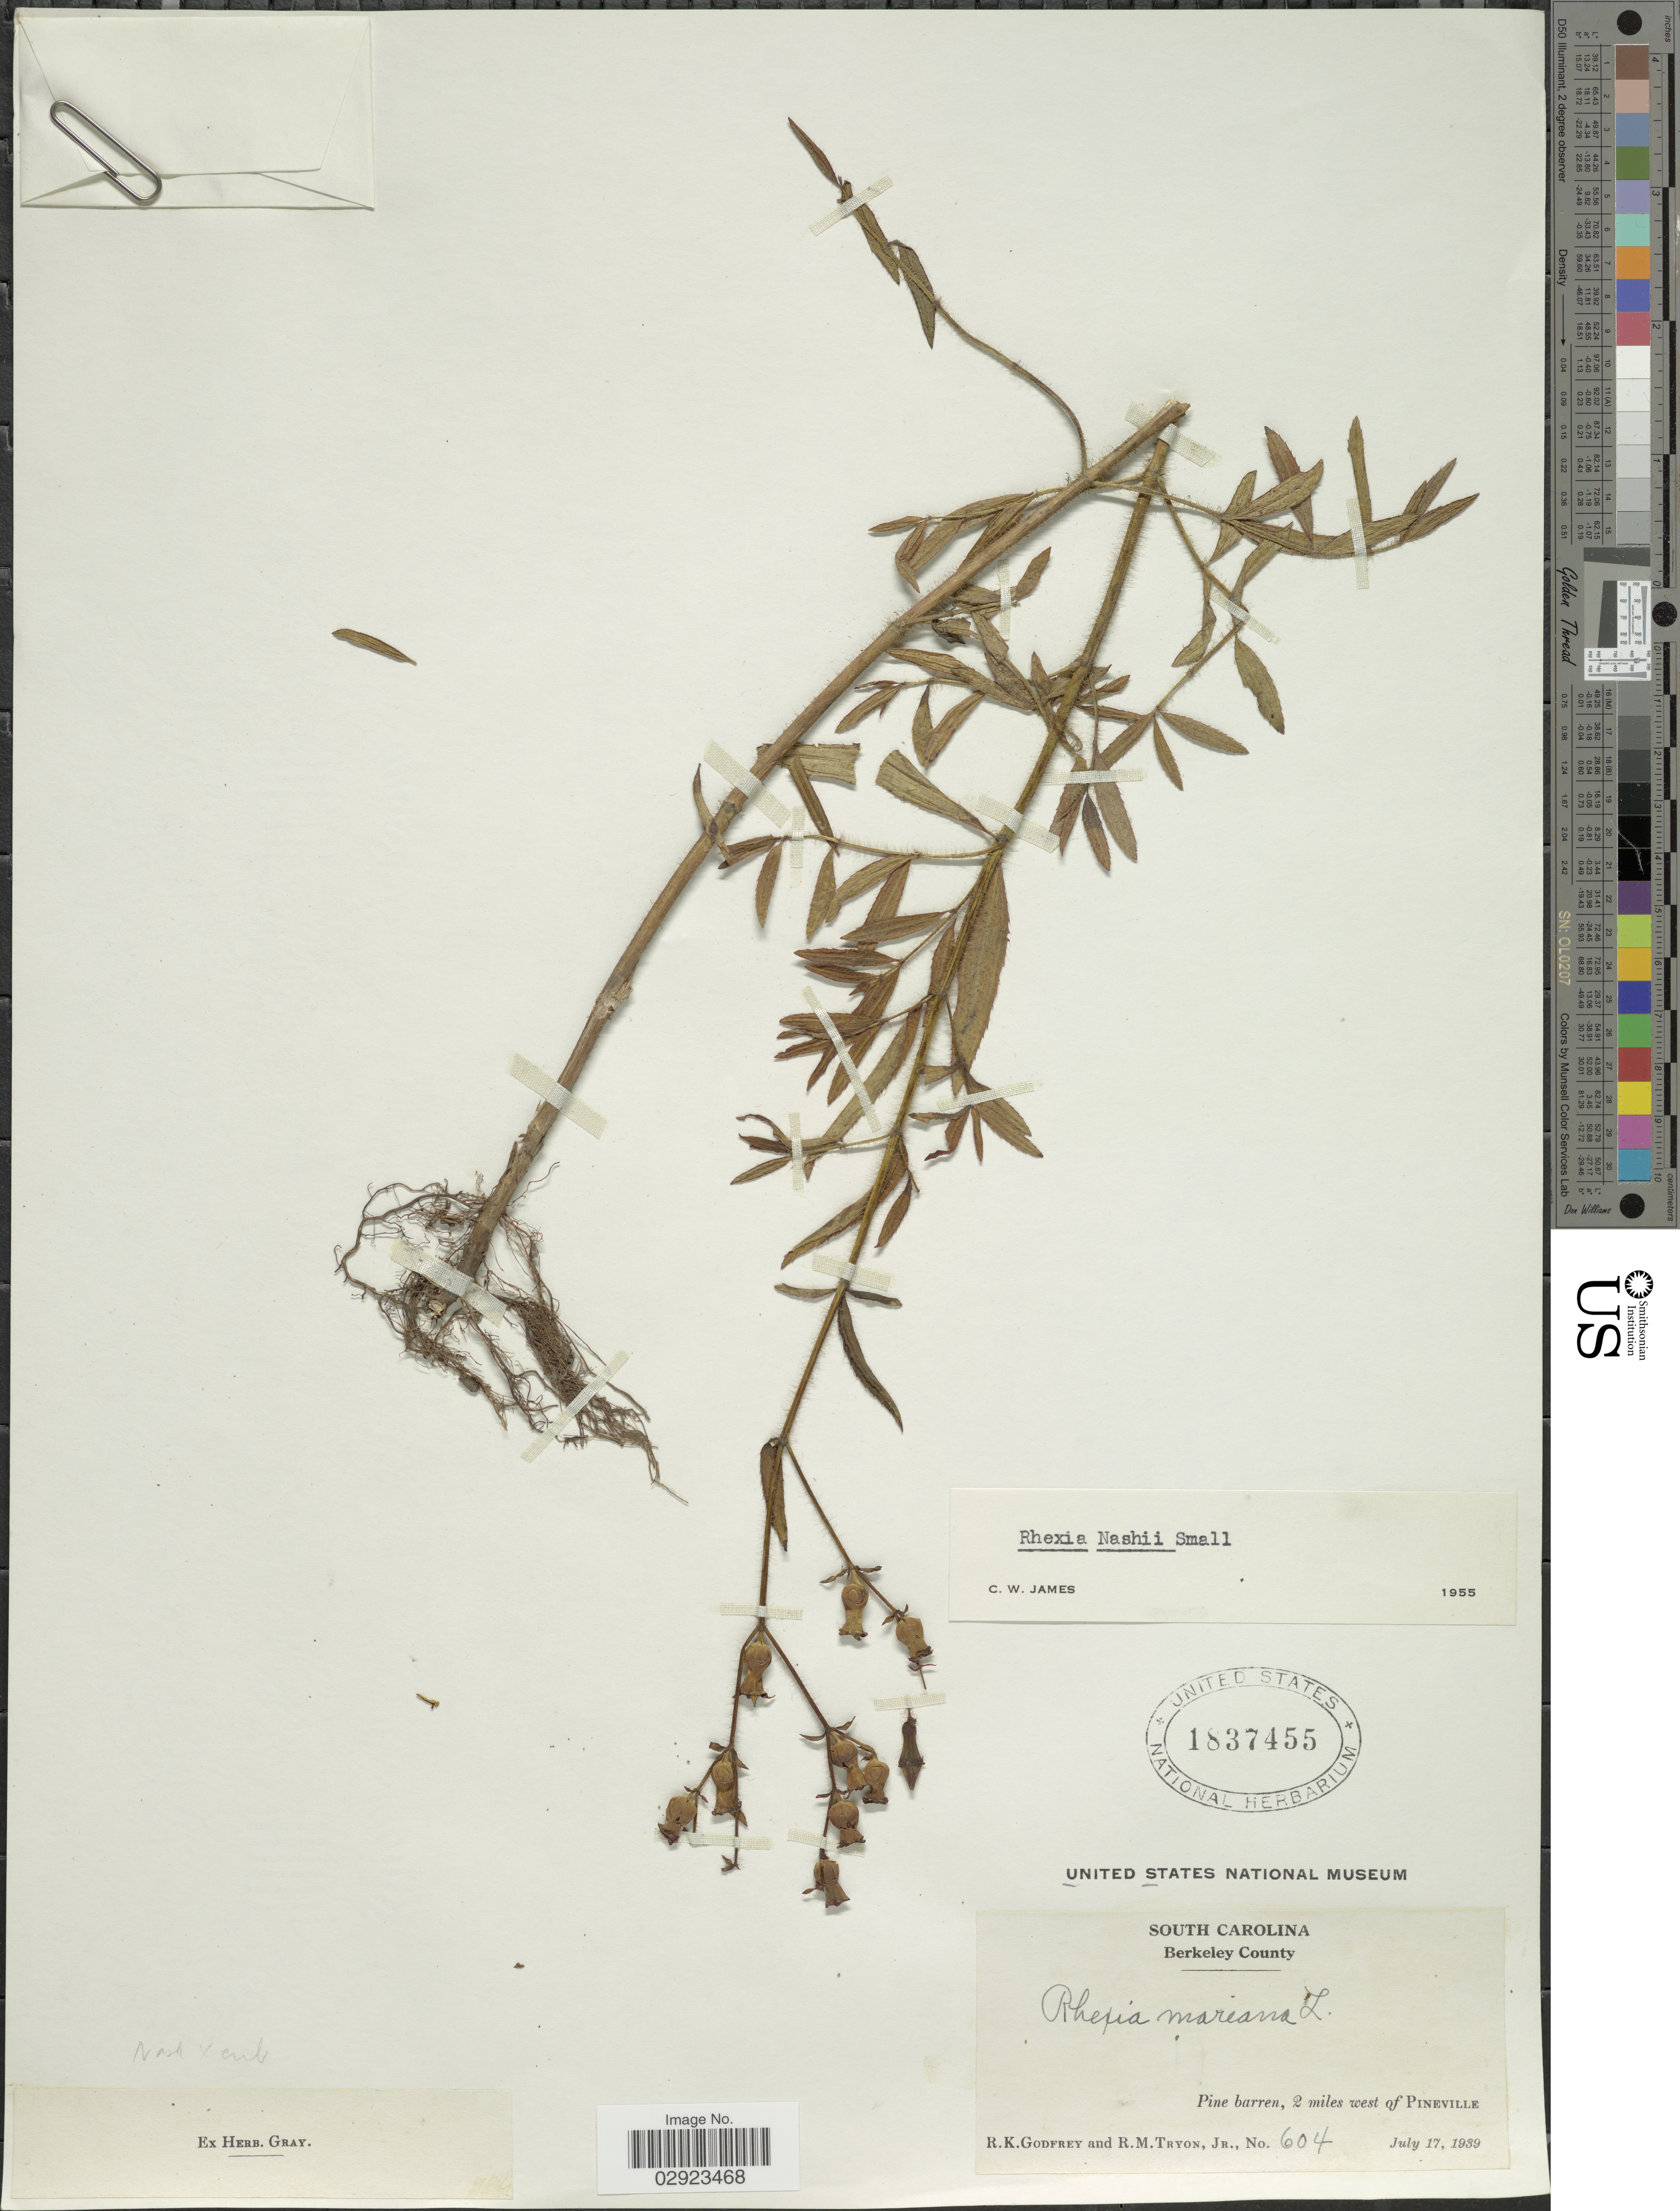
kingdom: Plantae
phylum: Tracheophyta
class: Magnoliopsida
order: Myrtales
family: Melastomataceae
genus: Rhexia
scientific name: Rhexia nashii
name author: Small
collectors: R. K. Godfrey & R. Tryon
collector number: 604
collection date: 1939-07-17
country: United States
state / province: South Carolina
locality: Berkeley County, 2 miles west of Pineville.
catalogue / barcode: US 1837455